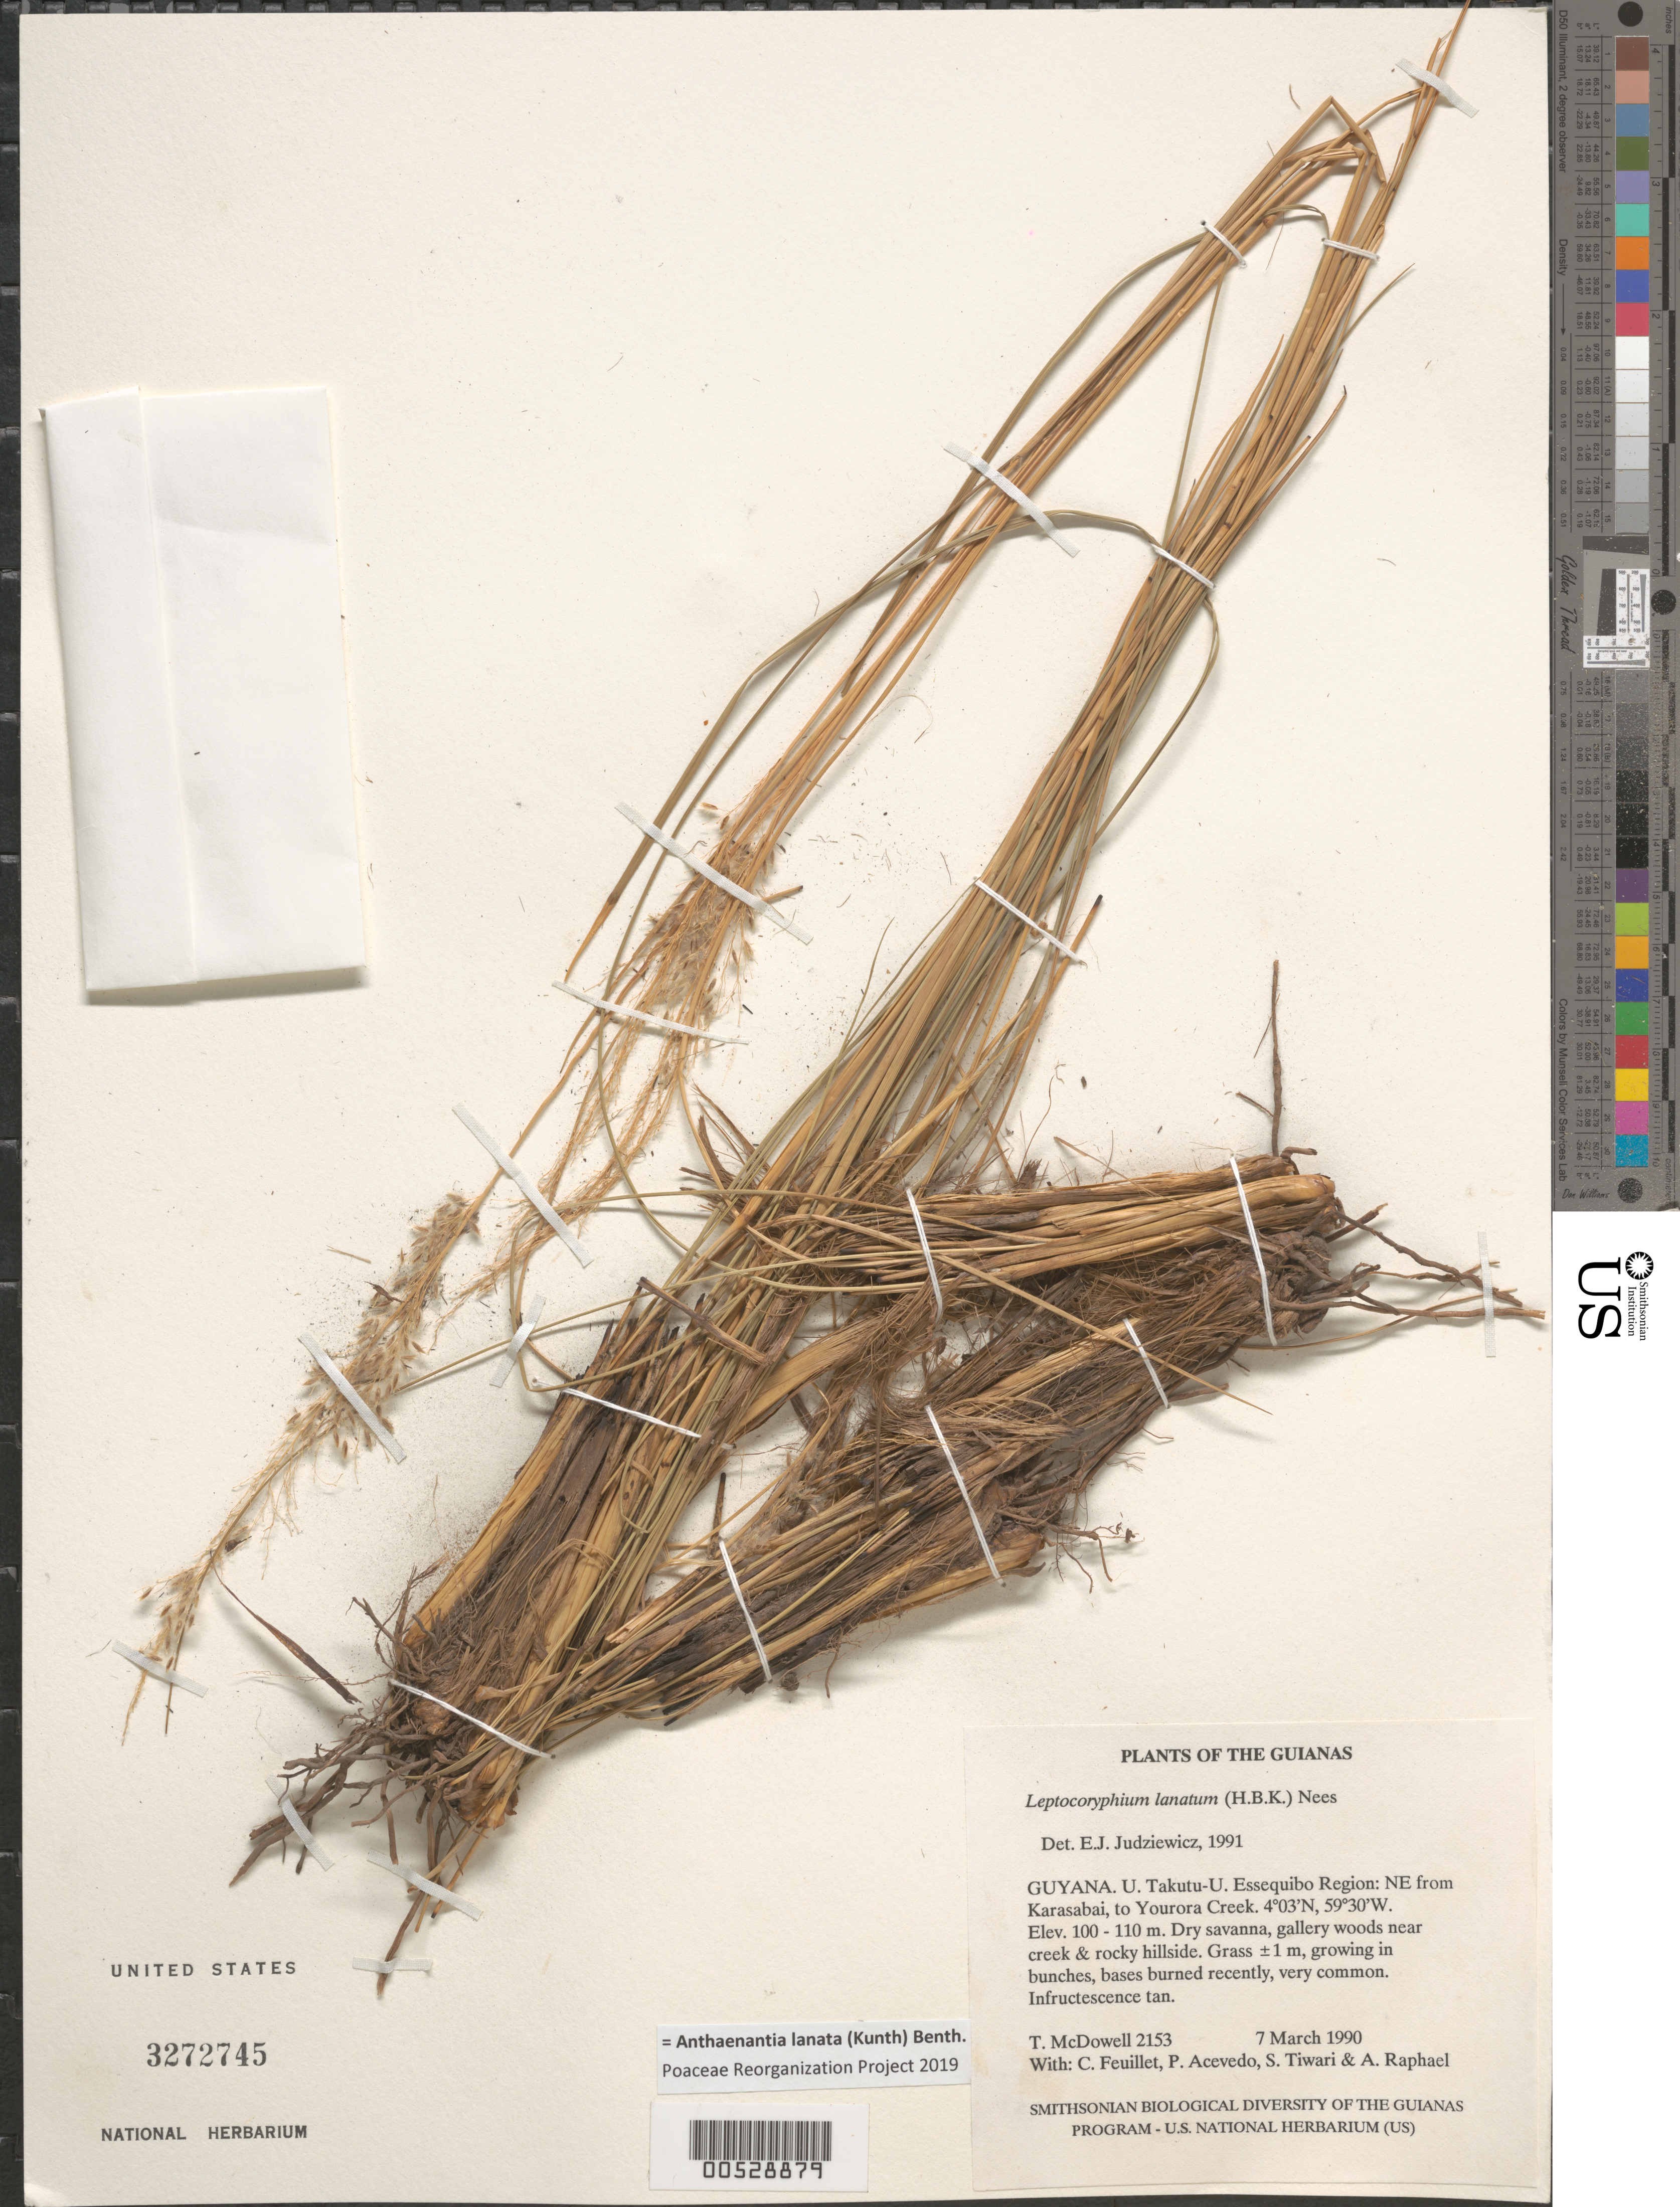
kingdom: Plantae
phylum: Tracheophyta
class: Liliopsida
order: Poales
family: Poaceae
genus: Leptocoryphium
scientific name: Leptocoryphium lanatum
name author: (Kunth) Nees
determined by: Judziewicz, E. J.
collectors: T. McDowell, C. Feuillet, P. Acevedo-Rodr., S. Tiwari & A. Raphael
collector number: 2153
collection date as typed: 7 March 1990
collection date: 1990-03-07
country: Guyana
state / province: U. Takutu-U. Essequibo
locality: NE from Karasabai, to Yourora Creek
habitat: Dry savanna, gallery woods near creek & rocky hillside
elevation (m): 100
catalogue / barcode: US 3272745